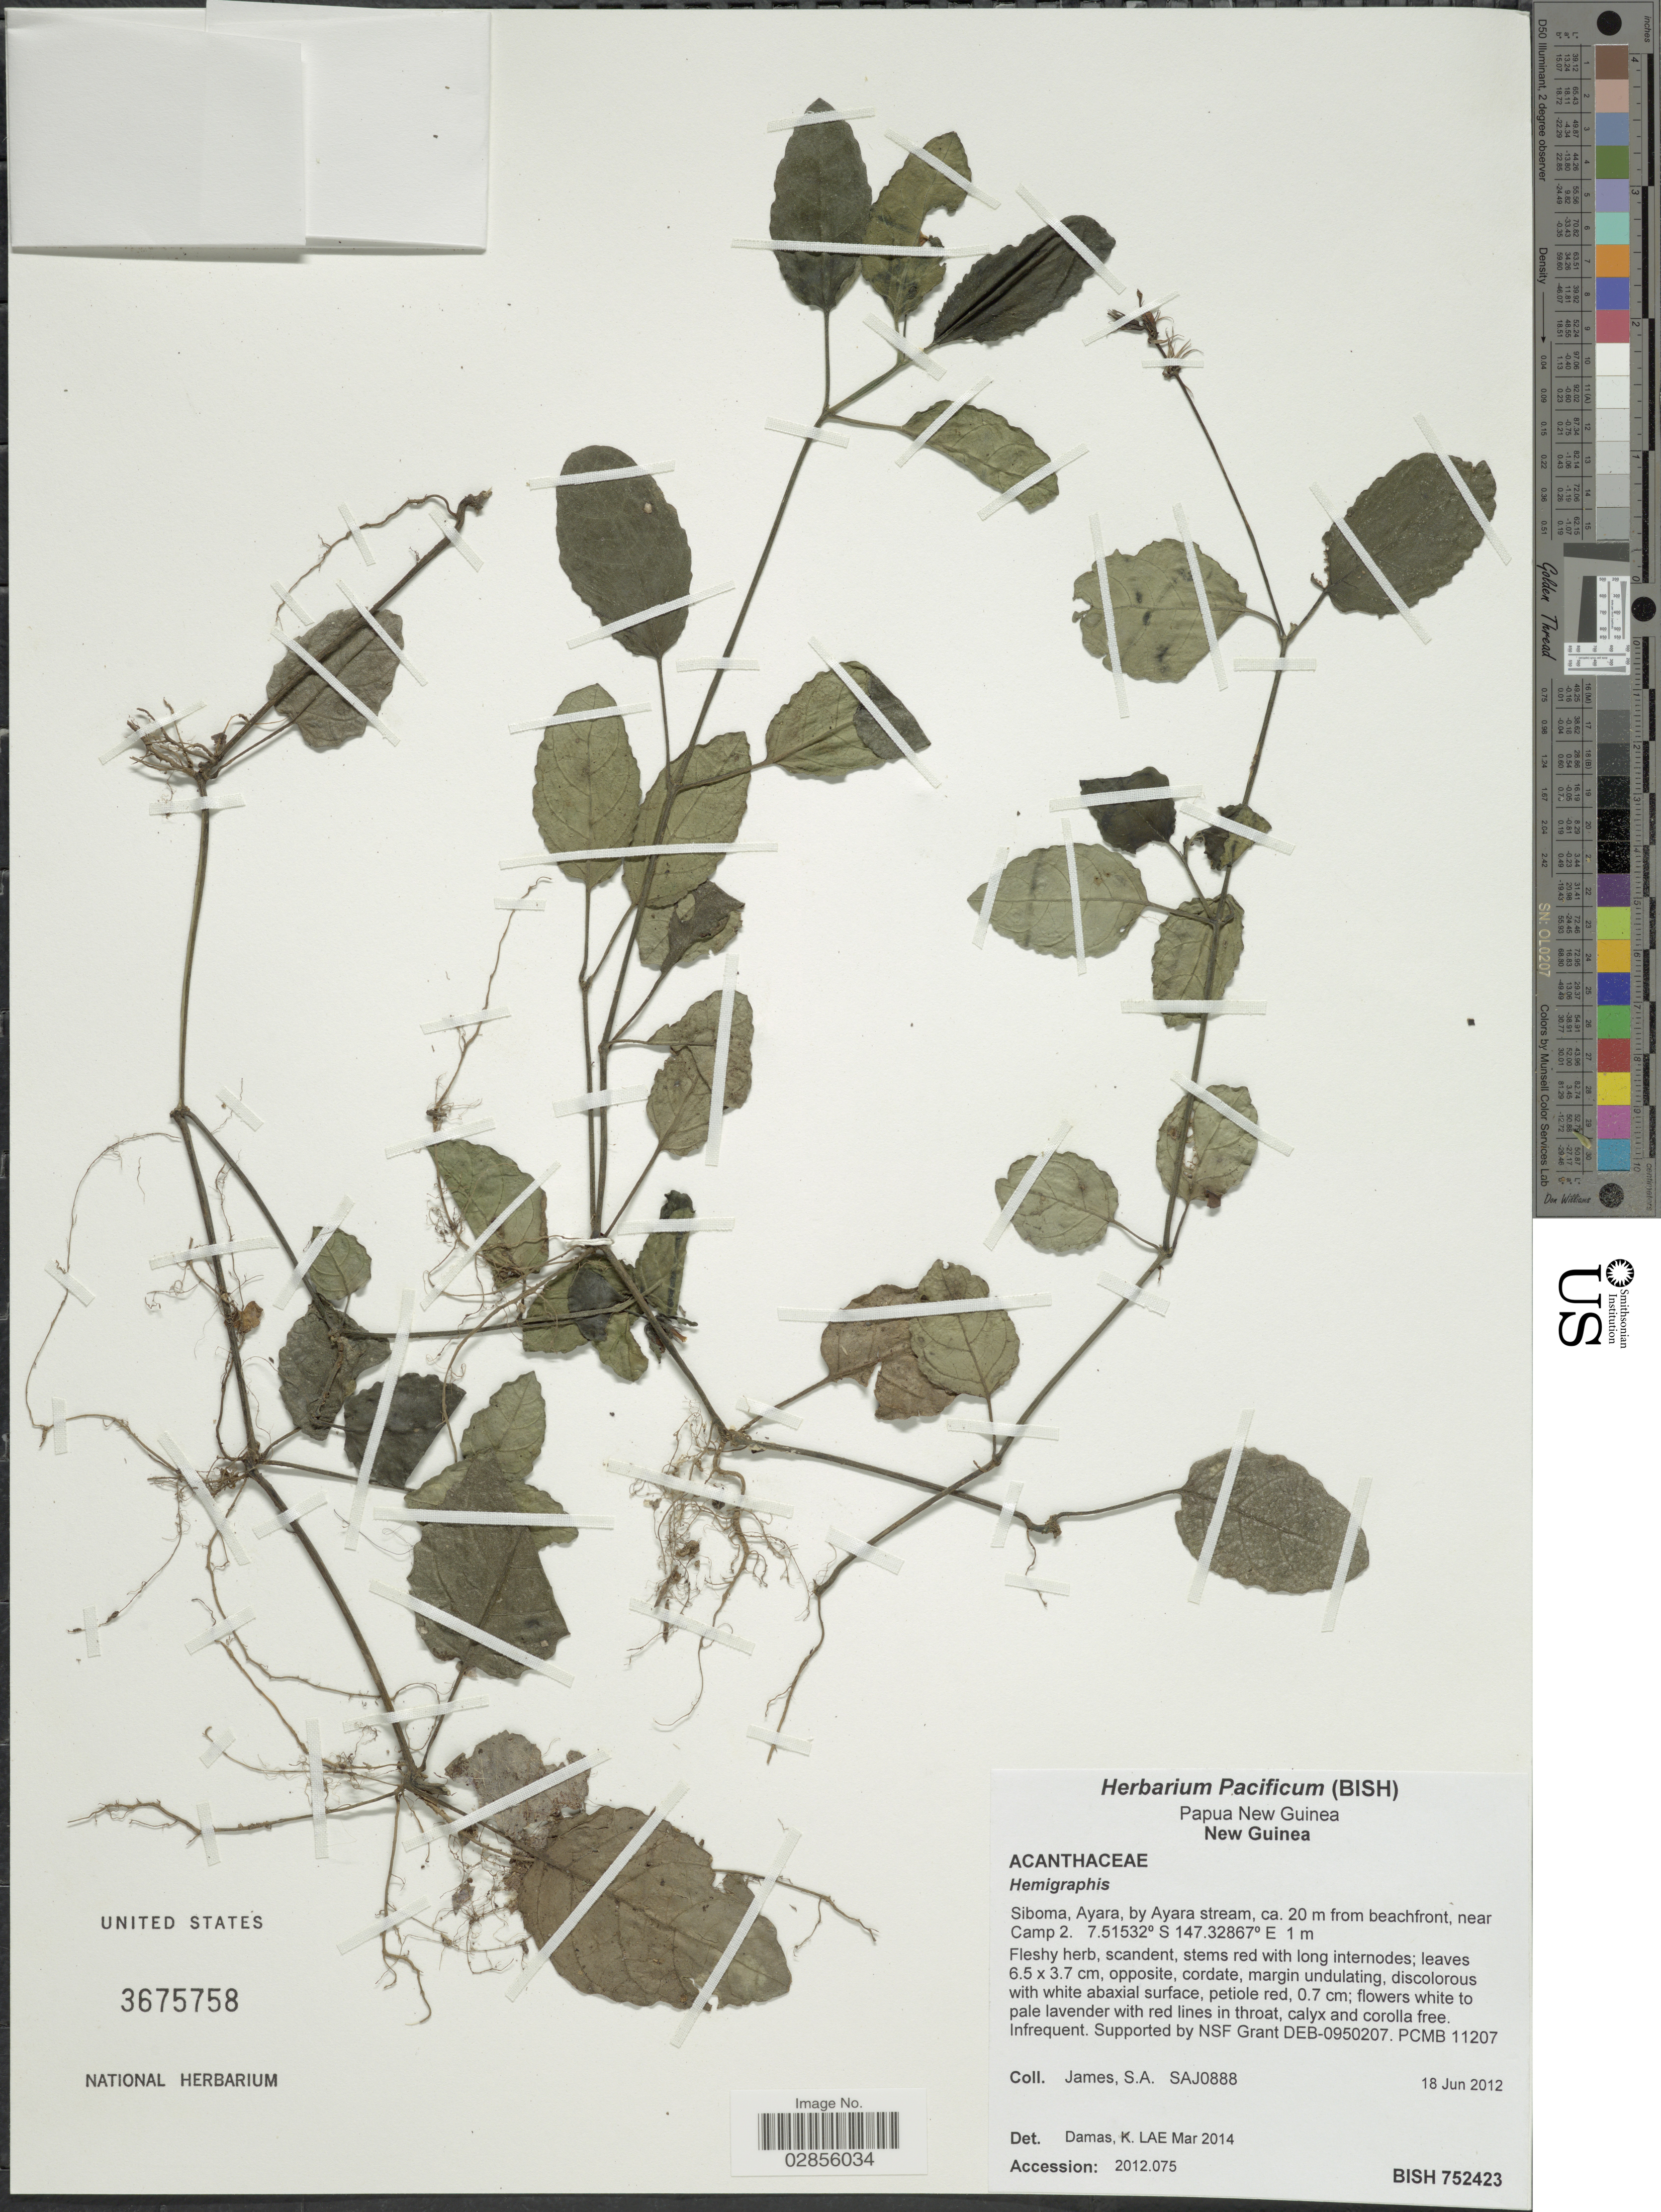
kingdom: Plantae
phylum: Tracheophyta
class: Magnoliopsida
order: Lamiales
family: Acanthaceae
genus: Strobilanthes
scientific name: Strobilanthes sp.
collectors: S. James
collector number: SAJ0888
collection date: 2012-06-18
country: Papua New Guinea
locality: Papua New Guinea. New Guinea. Siboma, Ayara, by Ayara stream, ca. 20 m from beachfront, near Camp 2.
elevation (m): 1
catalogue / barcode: US 3675758